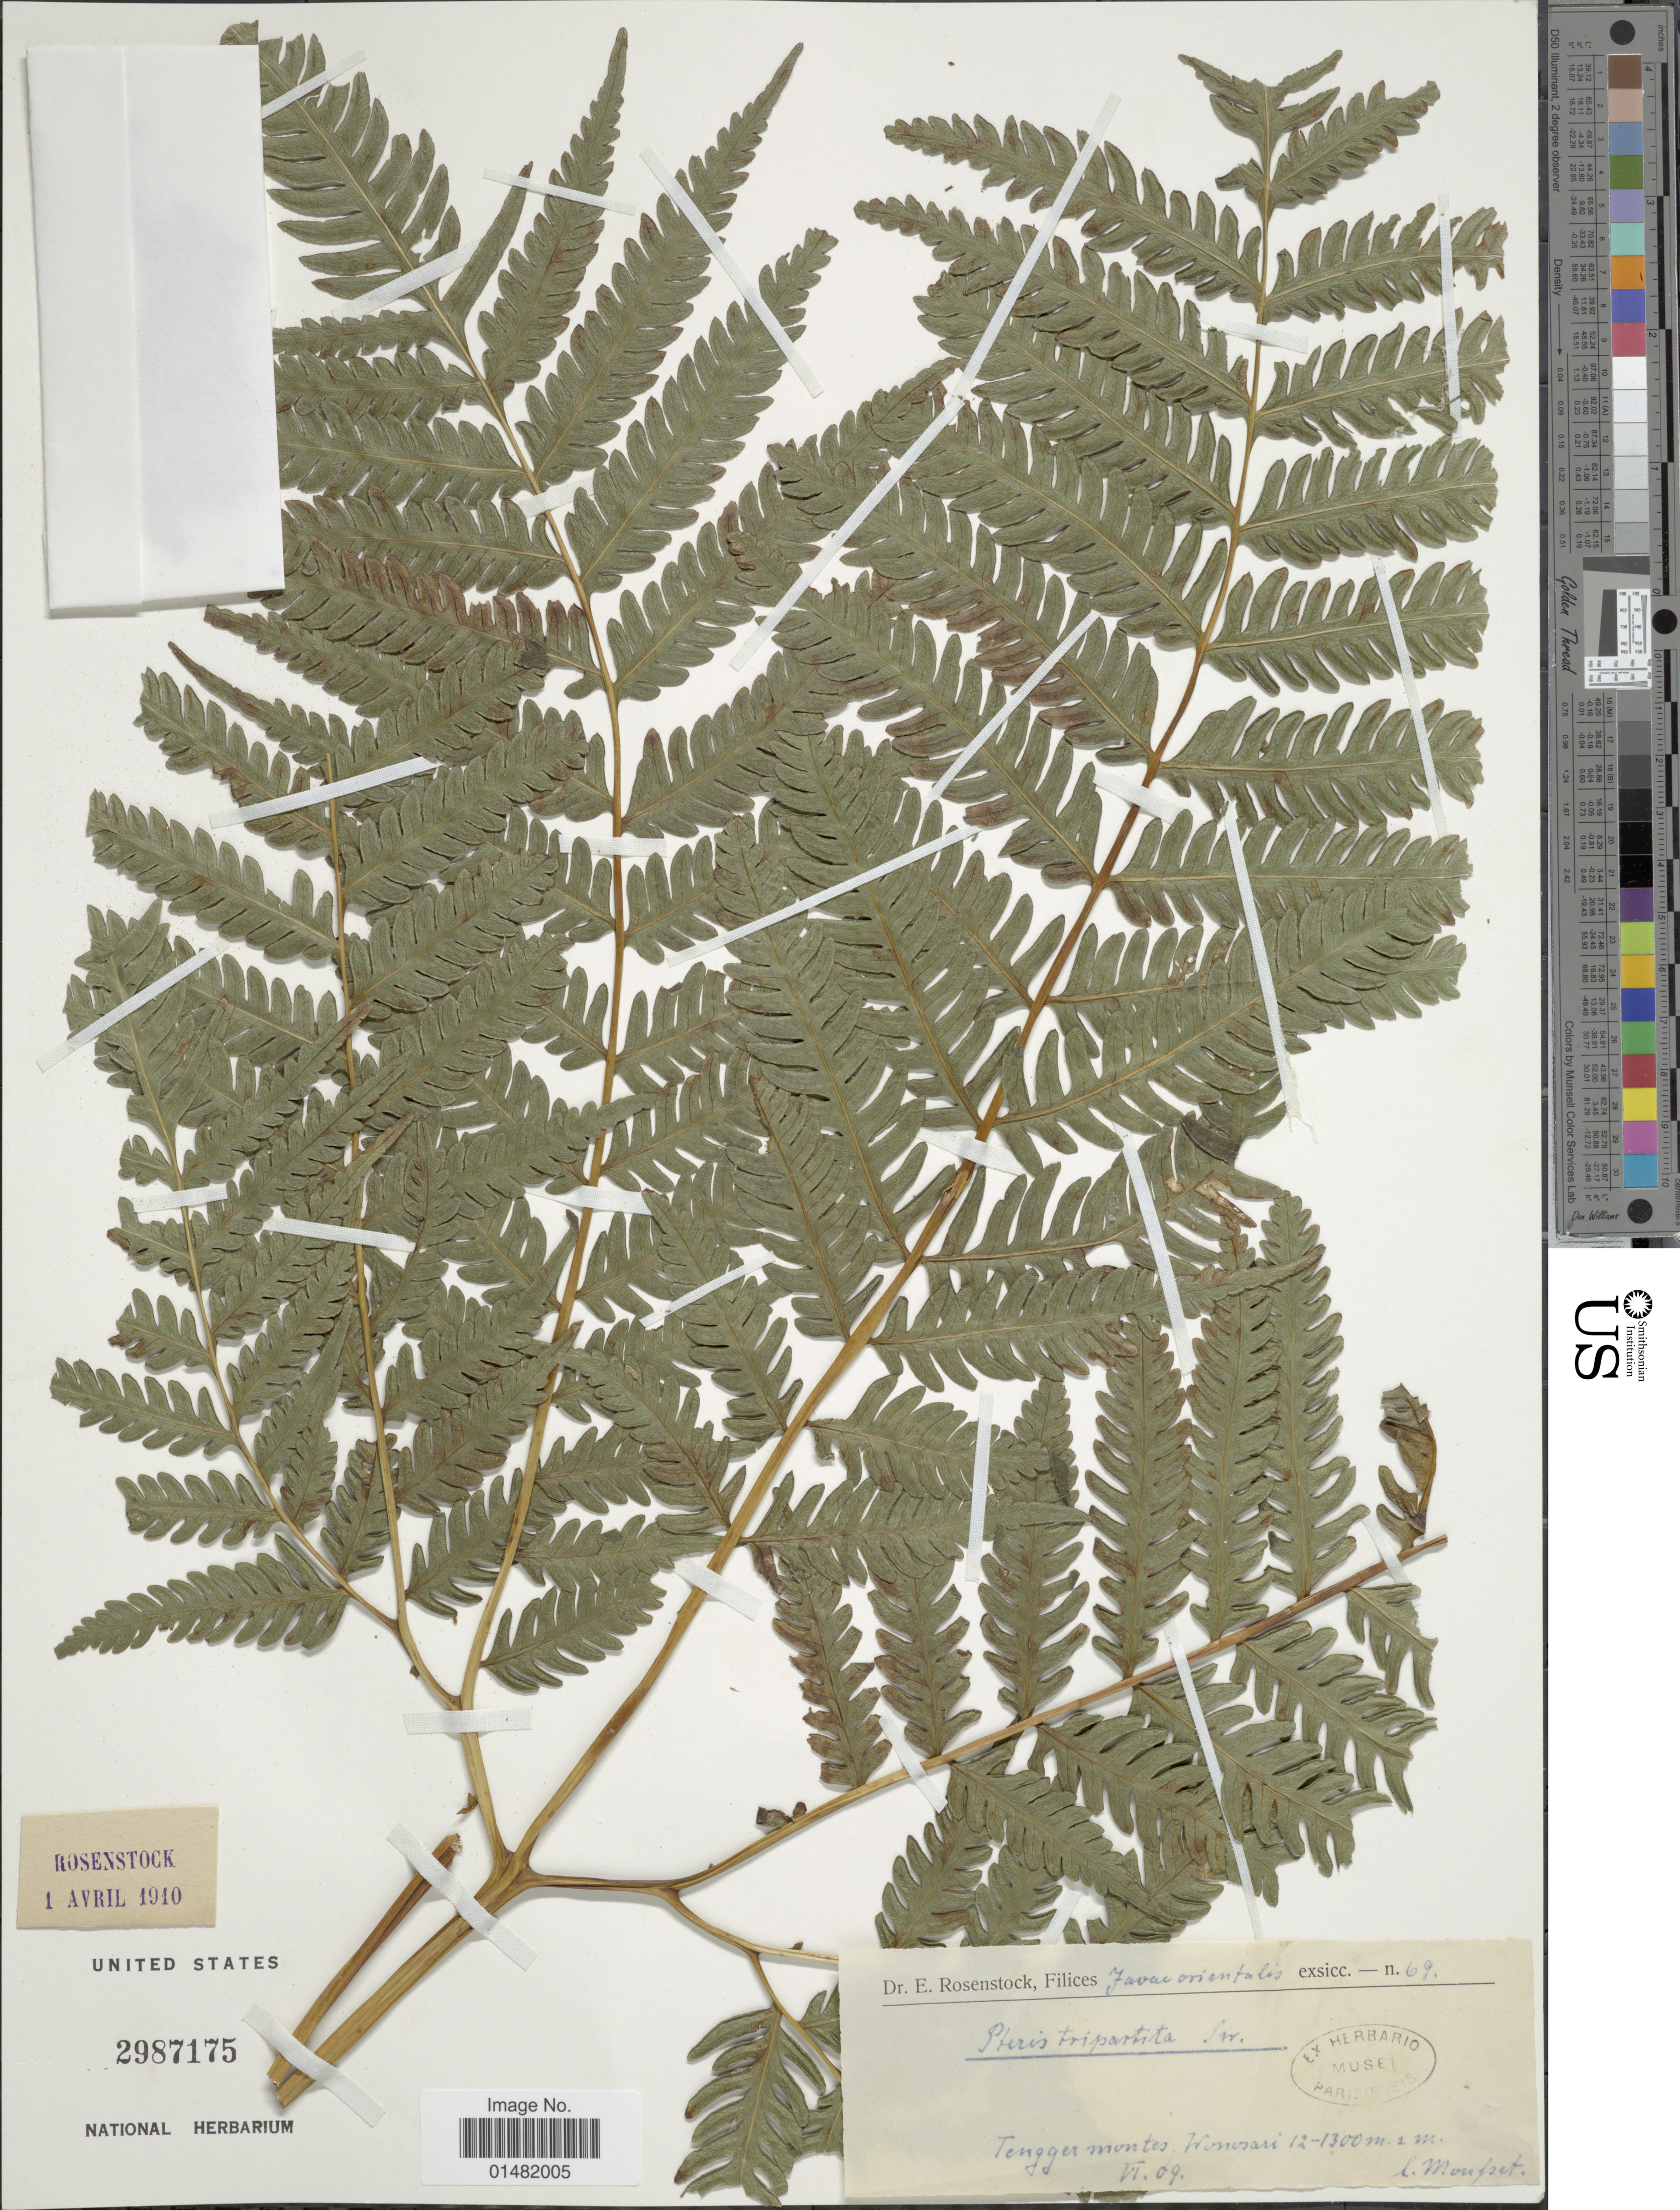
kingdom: Plantae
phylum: Tracheophyta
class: Polypodiopsida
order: Polypodiales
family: Pteridaceae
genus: Pteris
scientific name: Pteris tripartita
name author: Sw.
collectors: Mousset, --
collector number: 69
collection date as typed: Transcribed d/m/y: /6/9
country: Indonesia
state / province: Java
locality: Javae orientalis, Tengger montes, Wonosari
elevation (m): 1200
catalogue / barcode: US 2987175